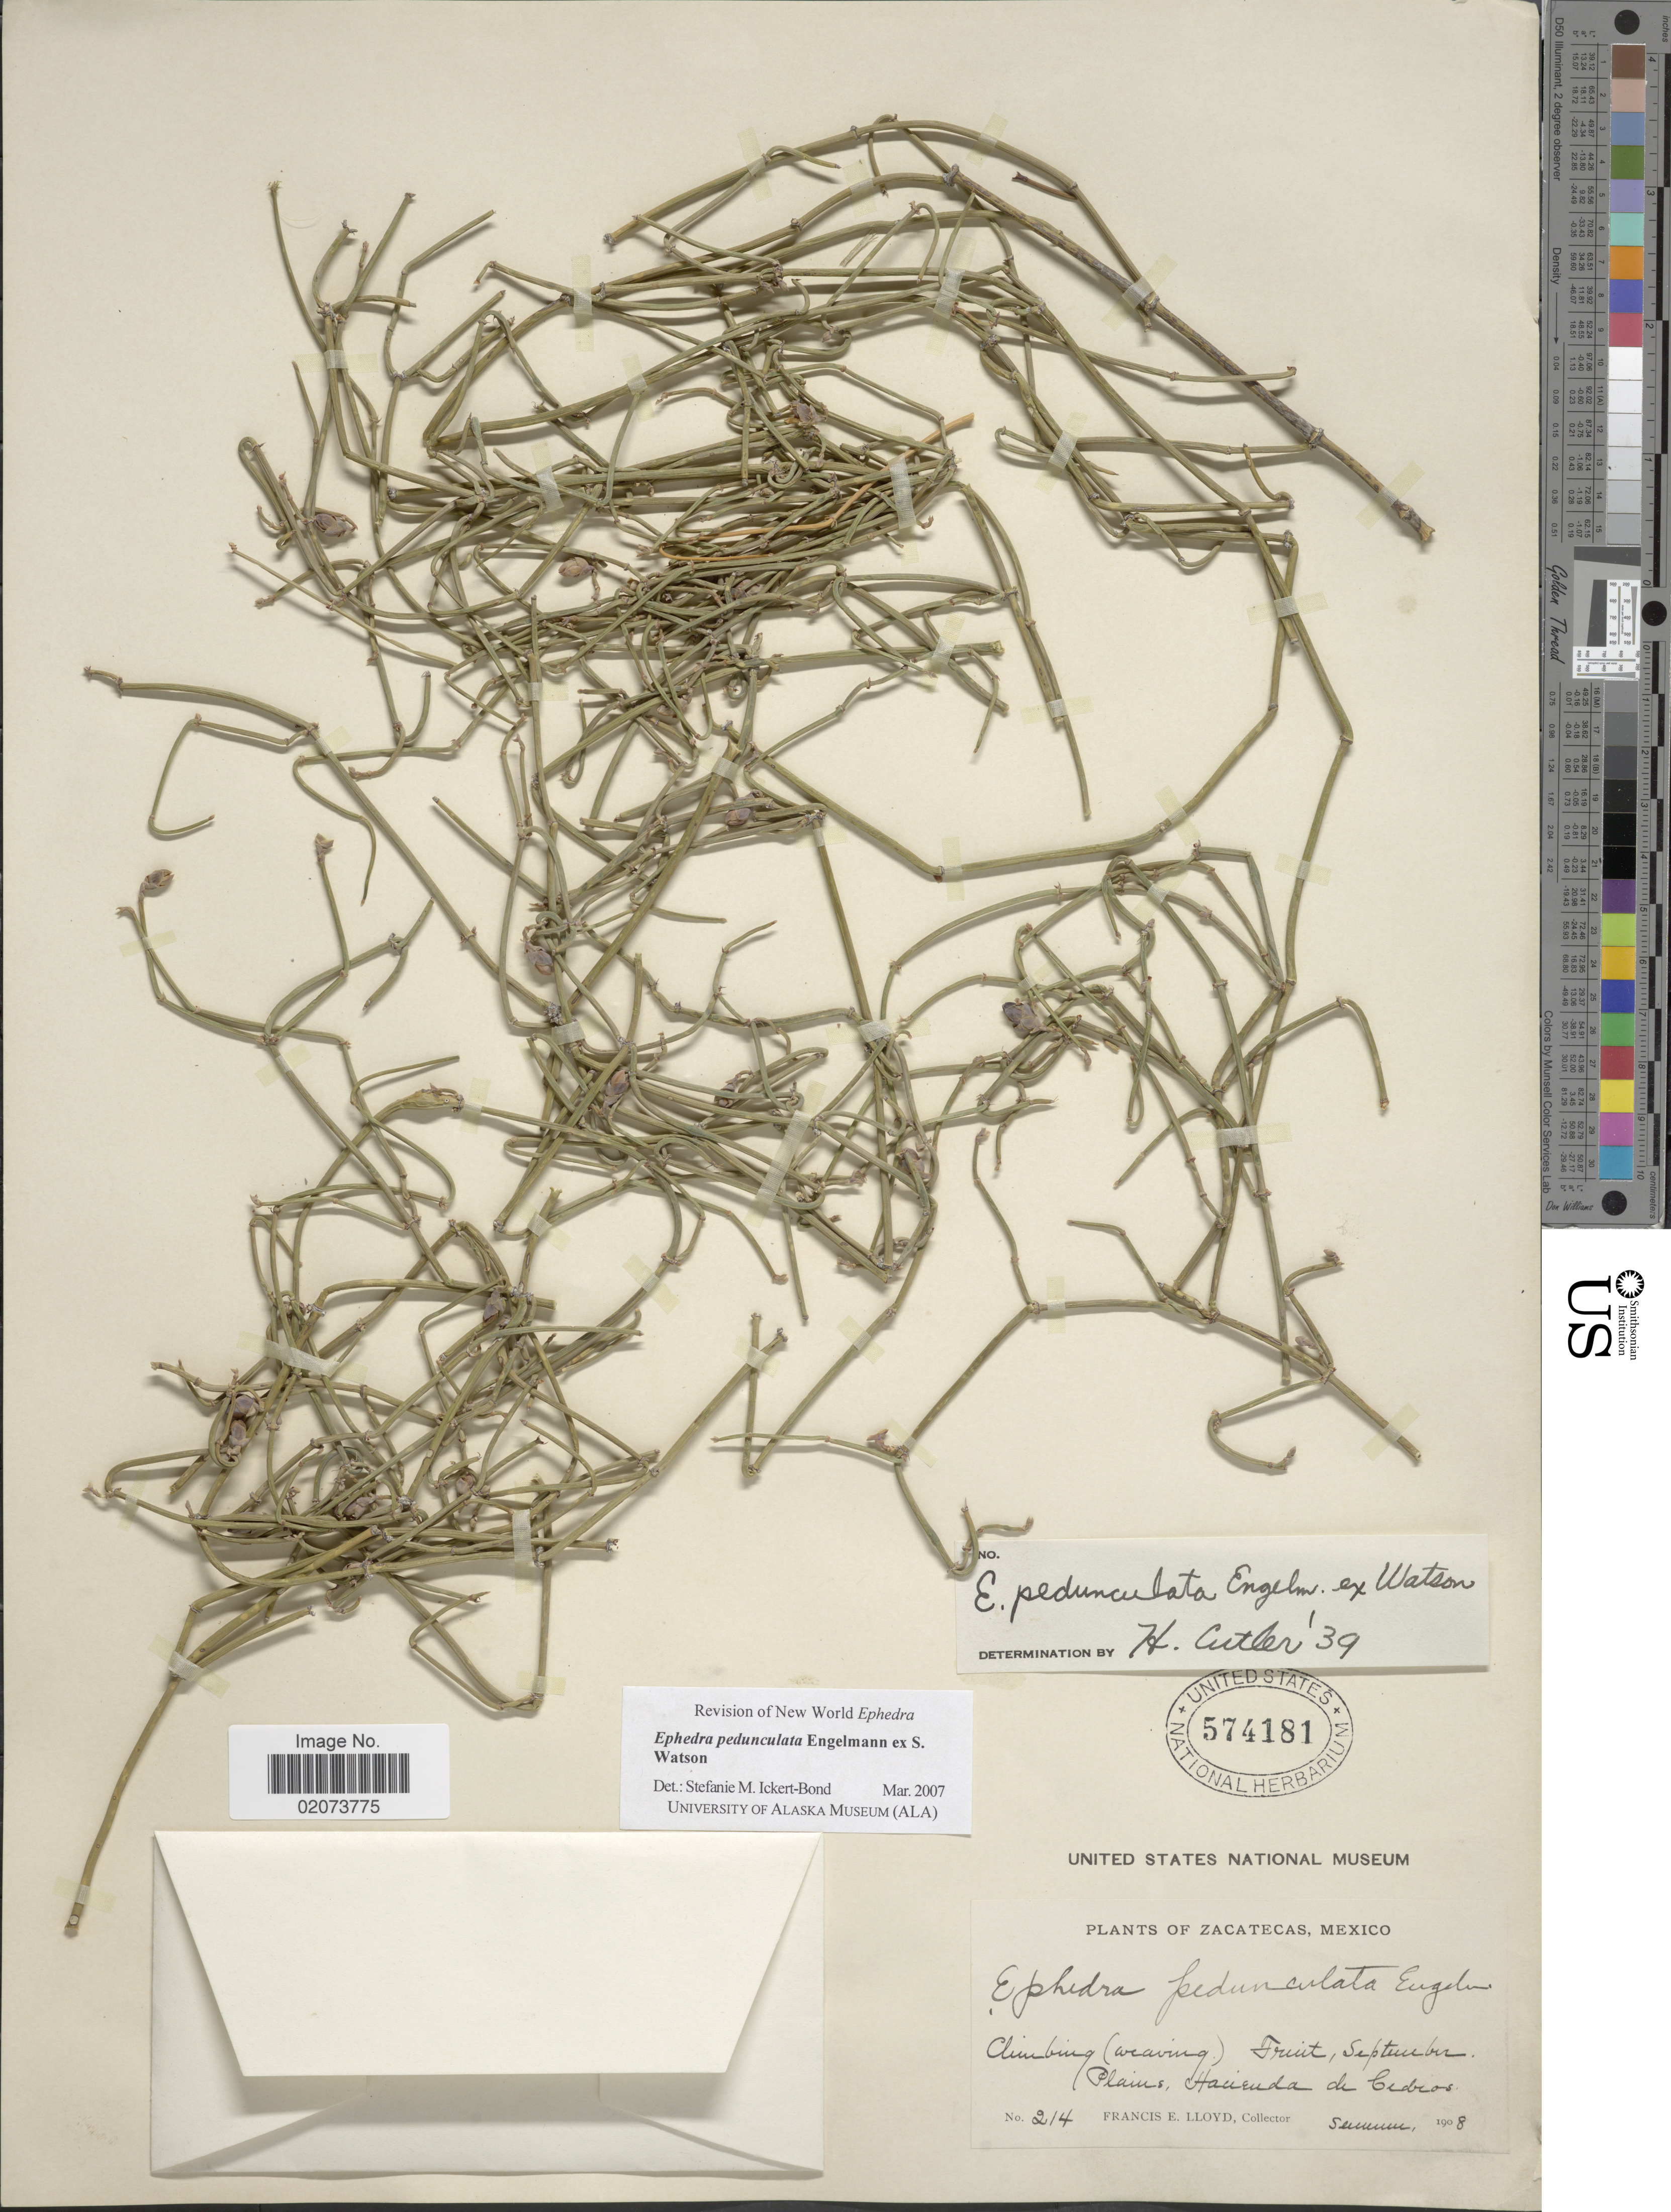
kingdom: Plantae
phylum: Tracheophyta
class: Gnetopsida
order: Ephedrales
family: Ephedraceae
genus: Ephedra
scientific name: Ephedra pedunculata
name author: Engelm. ex S. Watson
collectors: Lloyd, C. E.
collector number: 214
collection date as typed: summer 1908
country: Mexico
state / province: Zacatecas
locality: Zacatecas, Plains, Hacienda de Cedros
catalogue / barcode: US 574181